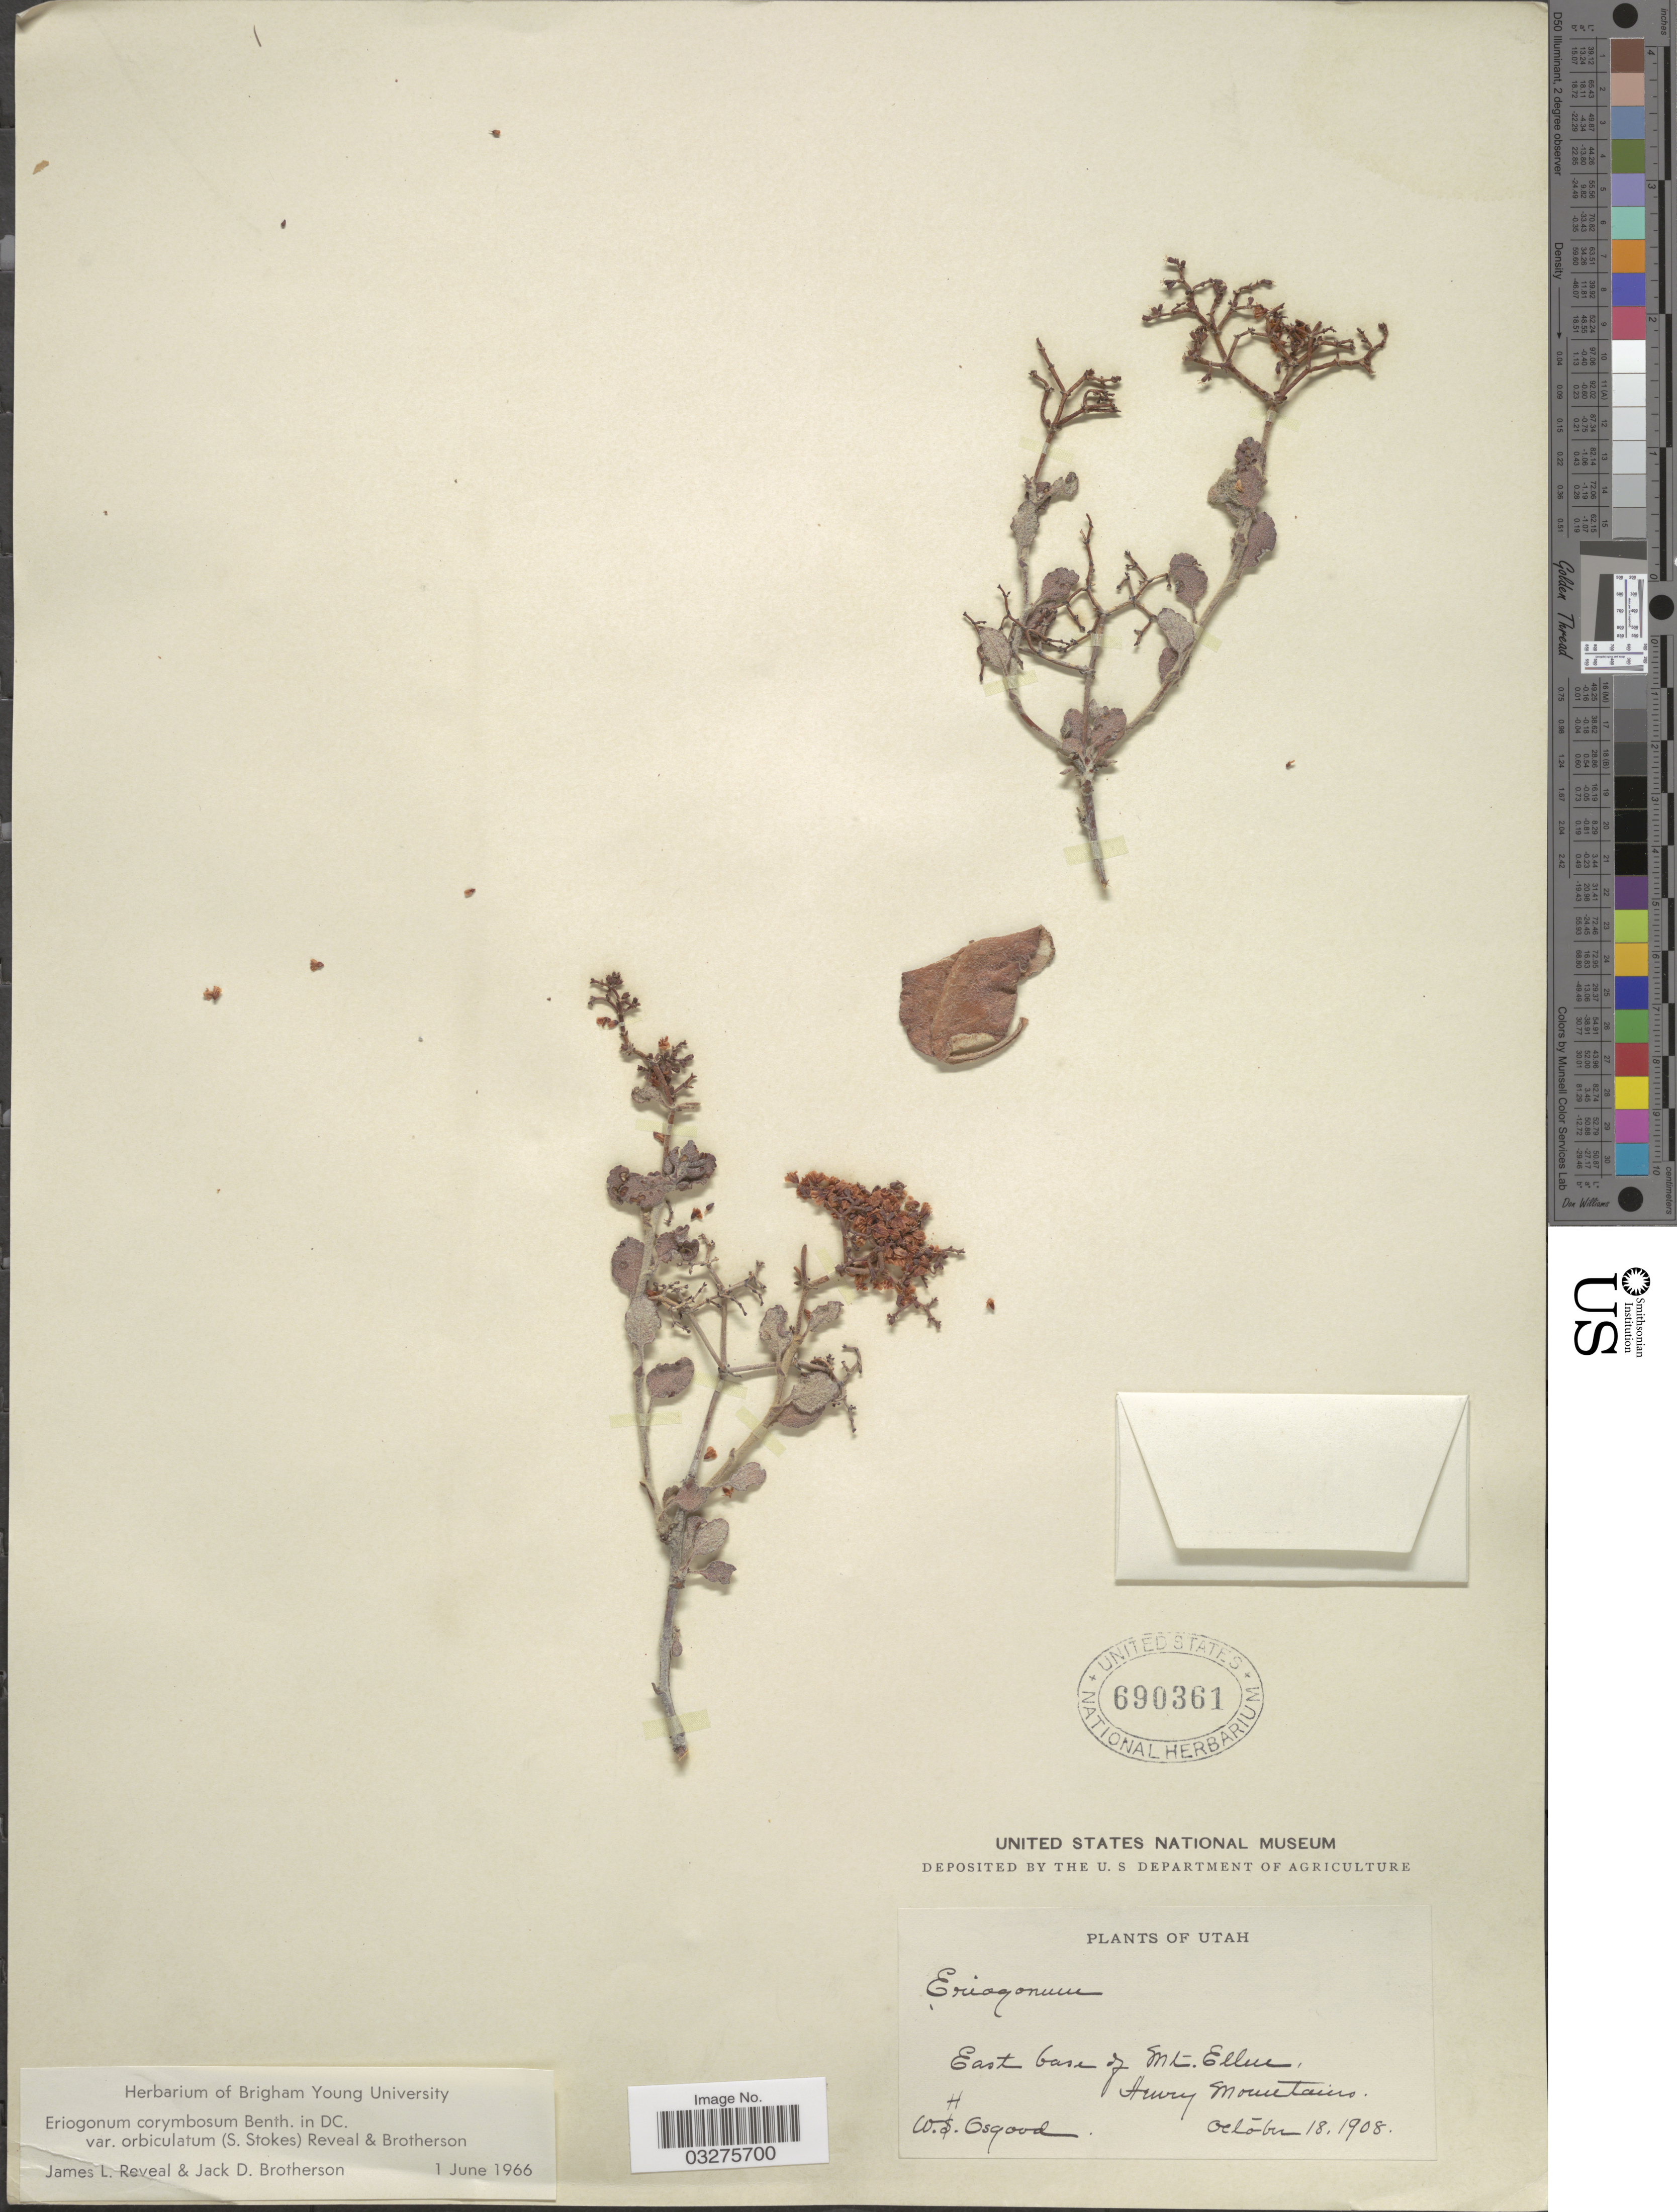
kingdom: Plantae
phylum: Tracheophyta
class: Magnoliopsida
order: Caryophyllales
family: Polygonaceae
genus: Eriogonum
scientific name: Eriogonum corymbosum var. orbiculatum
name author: (S. Stokes) Reveal & Brotherson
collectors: W. Osgood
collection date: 1908-10-18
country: United States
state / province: Utah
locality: East base of Mt. Ellen, Henry Mountains.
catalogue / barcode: US 690361